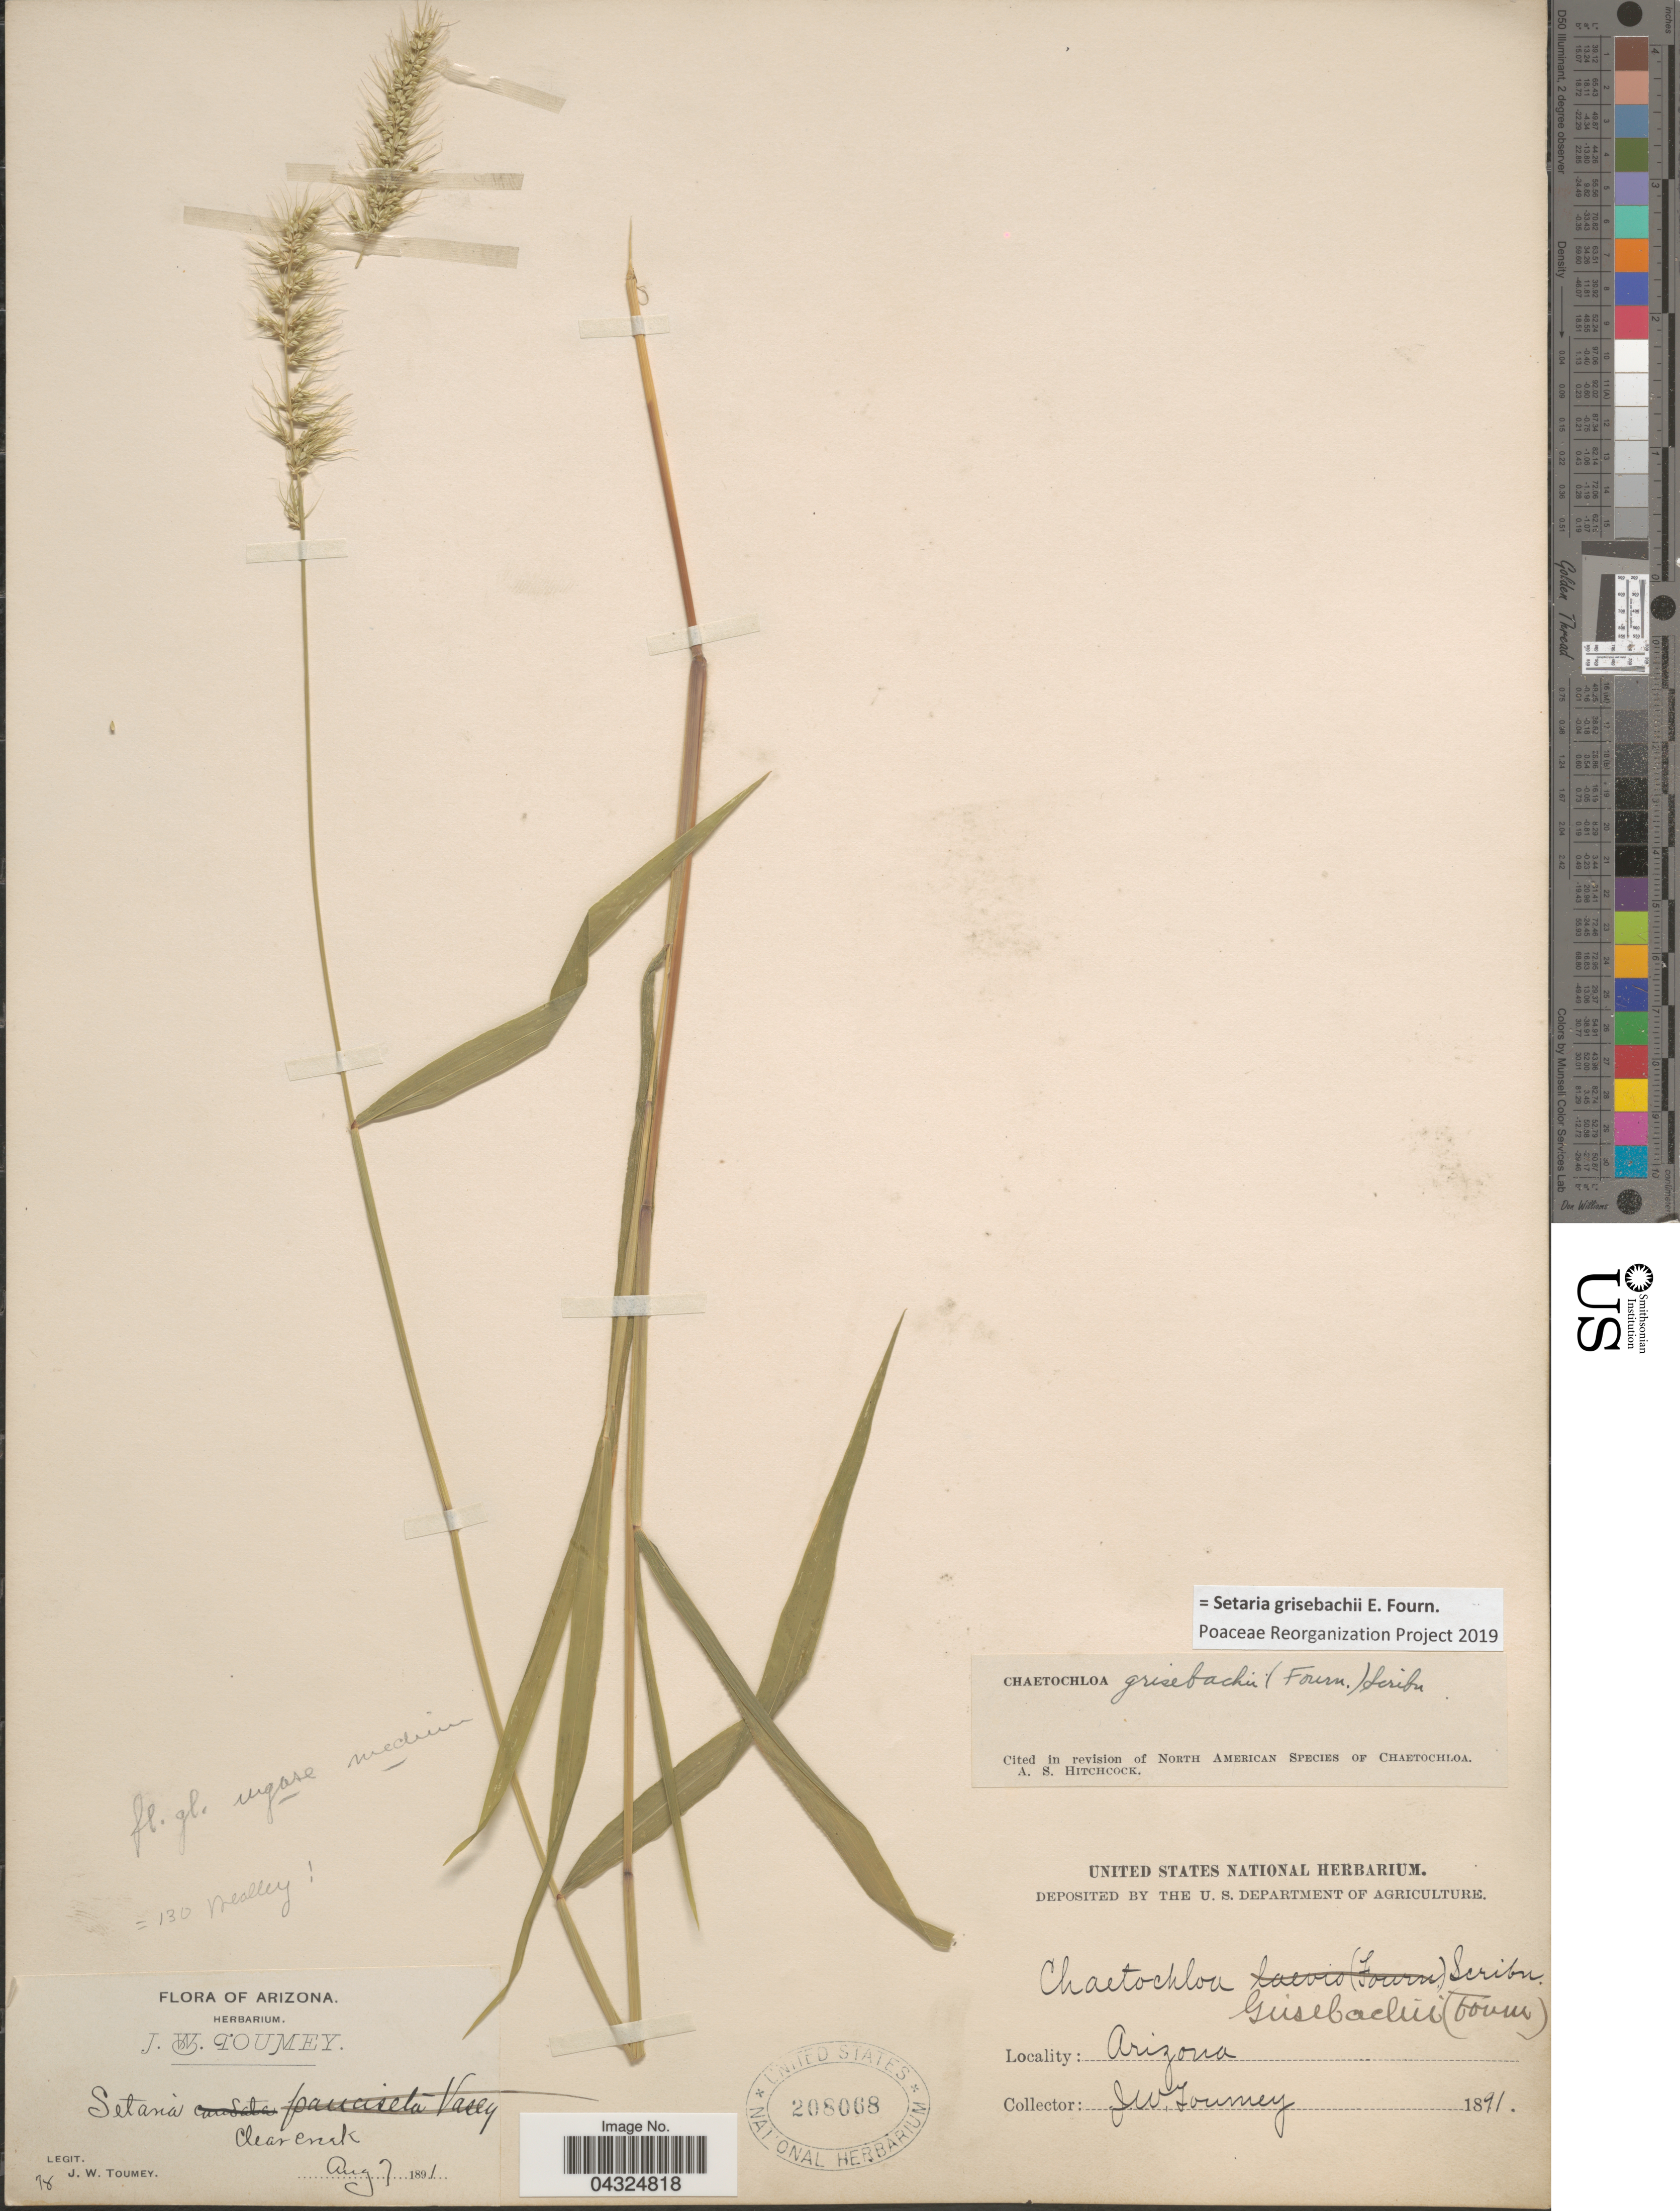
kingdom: Plantae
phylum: Tracheophyta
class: Liliopsida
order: Poales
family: Poaceae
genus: Setaria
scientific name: Setaria grisebachii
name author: E. Fourn.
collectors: J. W. Toumey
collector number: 78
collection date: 1891-08-07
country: United States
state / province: Arizona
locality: Clear Creek.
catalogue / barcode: US 208068